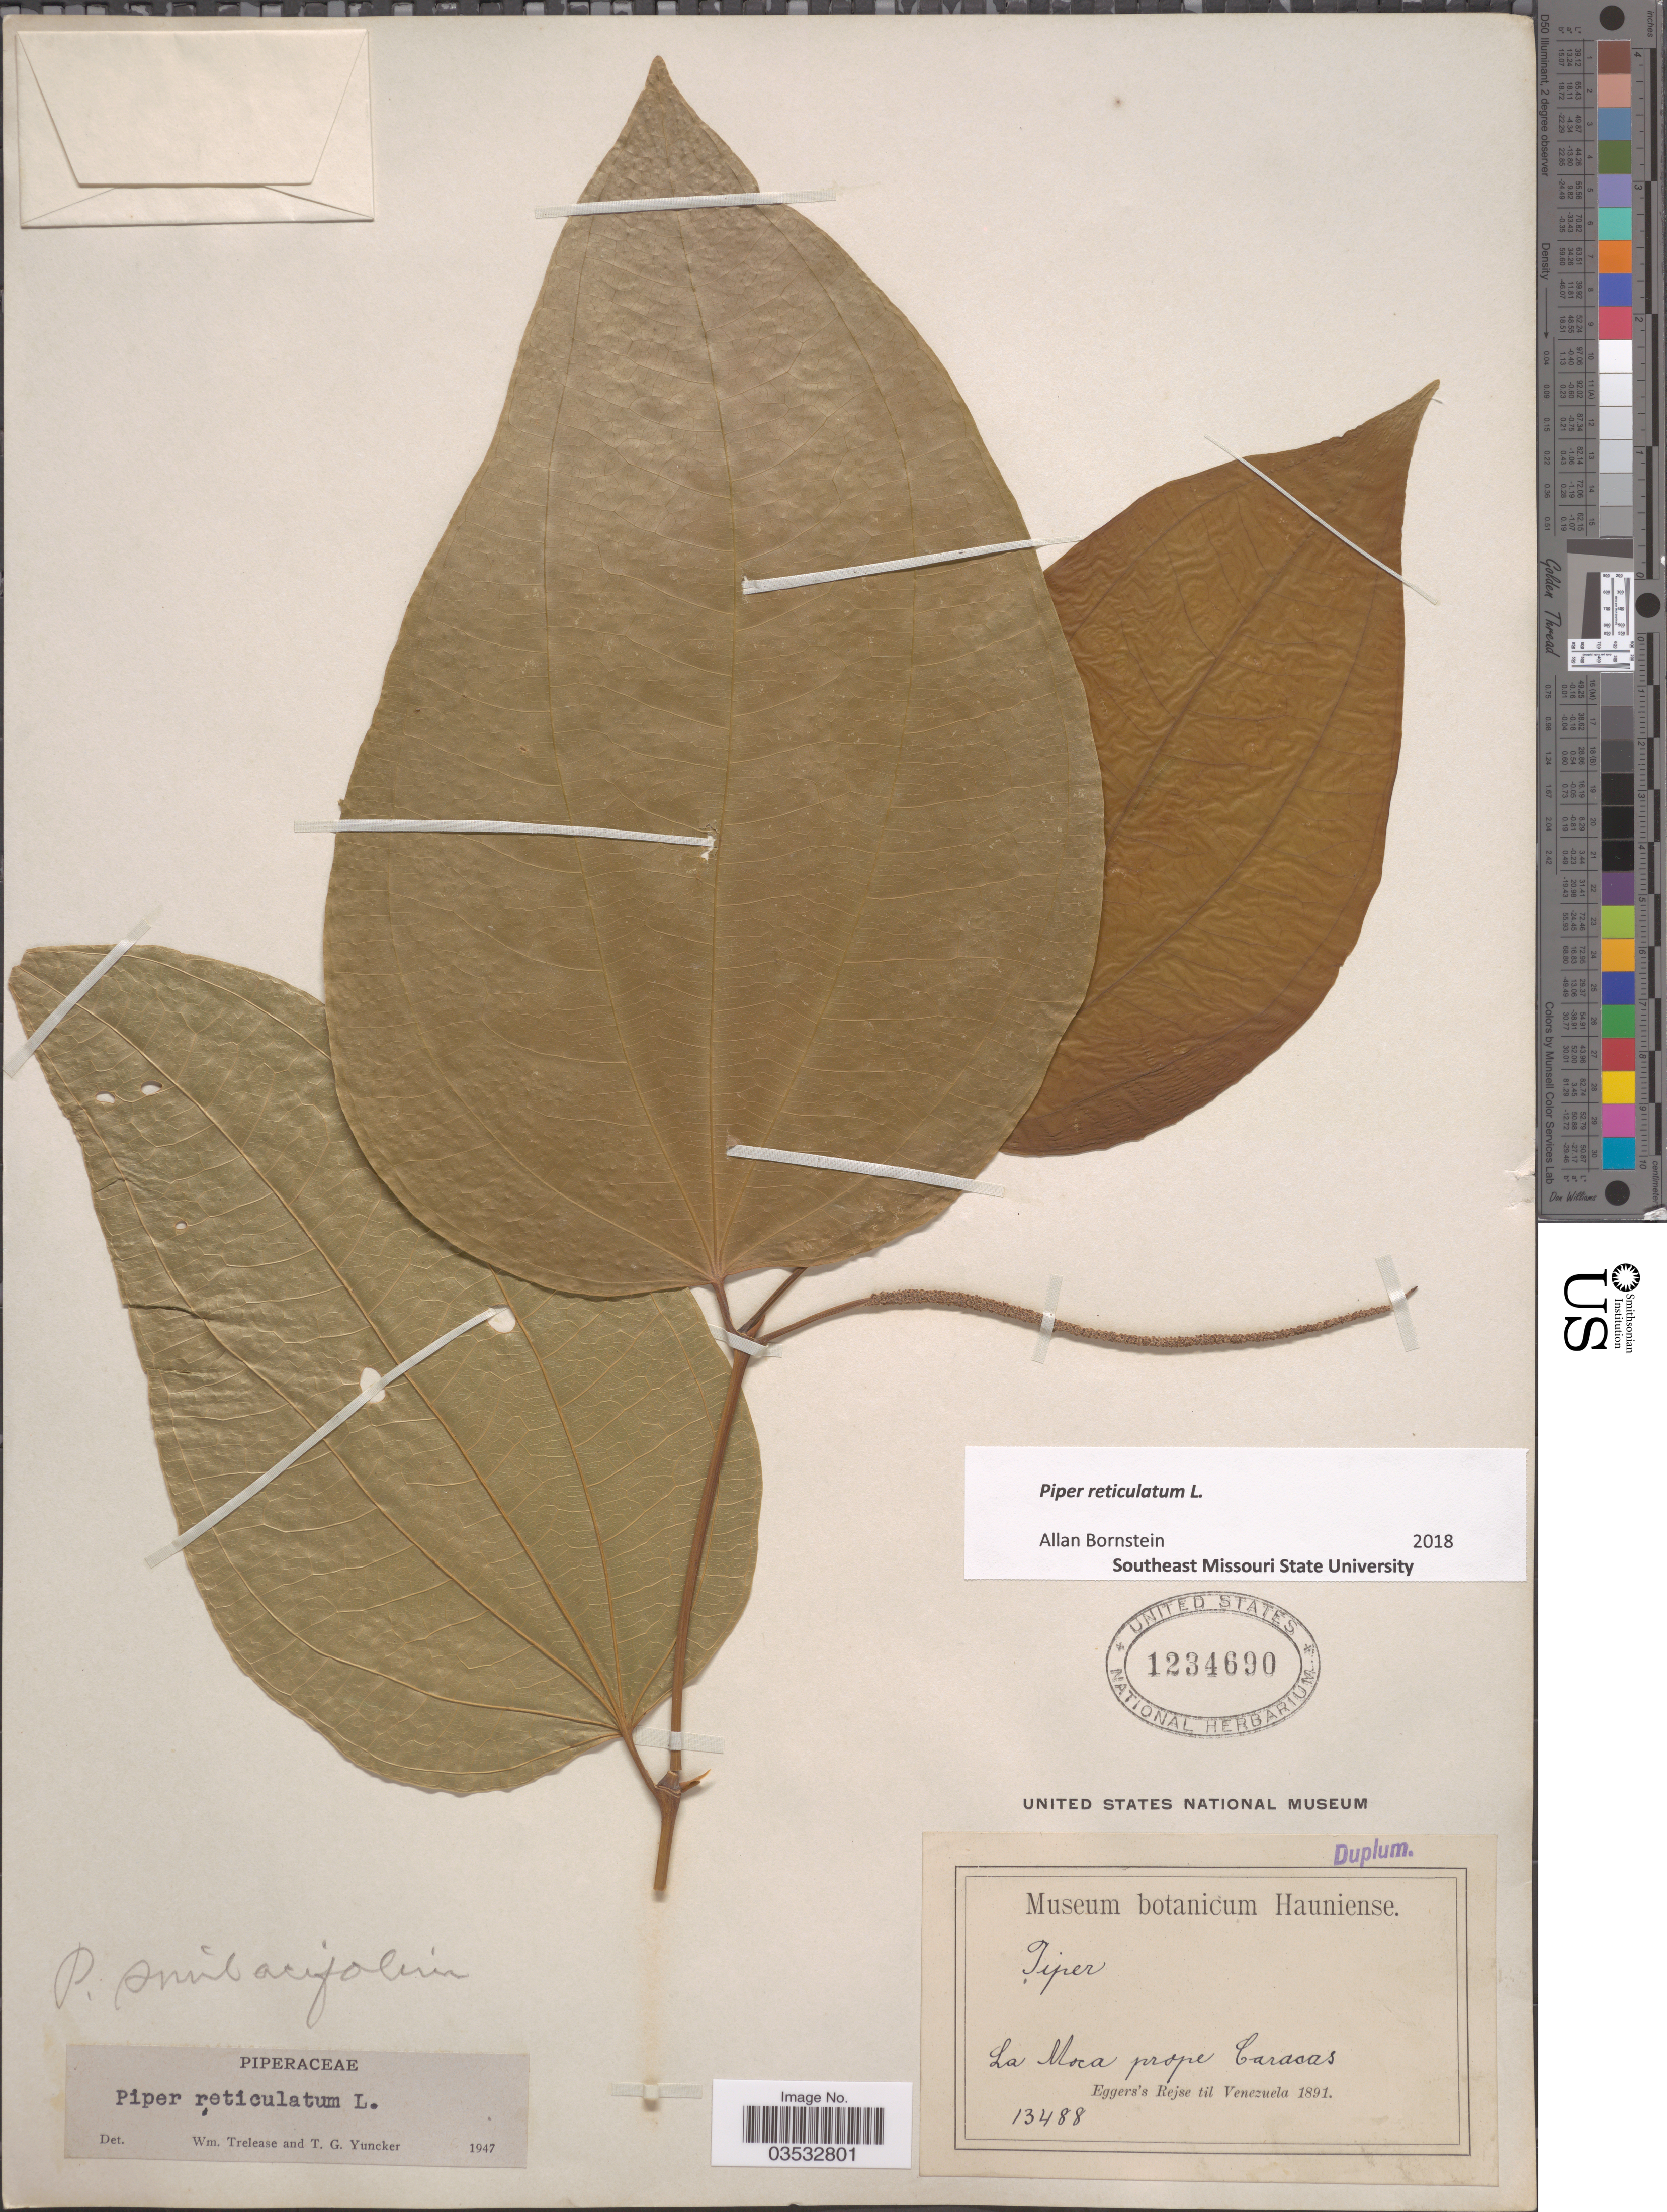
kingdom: Plantae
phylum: Tracheophyta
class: Magnoliopsida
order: Piperales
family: Piperaceae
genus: Piper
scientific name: Piper reticulatum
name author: L.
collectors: -. Eggers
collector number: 13488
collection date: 1891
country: Venezuela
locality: La Moca prope Caracas.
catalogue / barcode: US 1234690